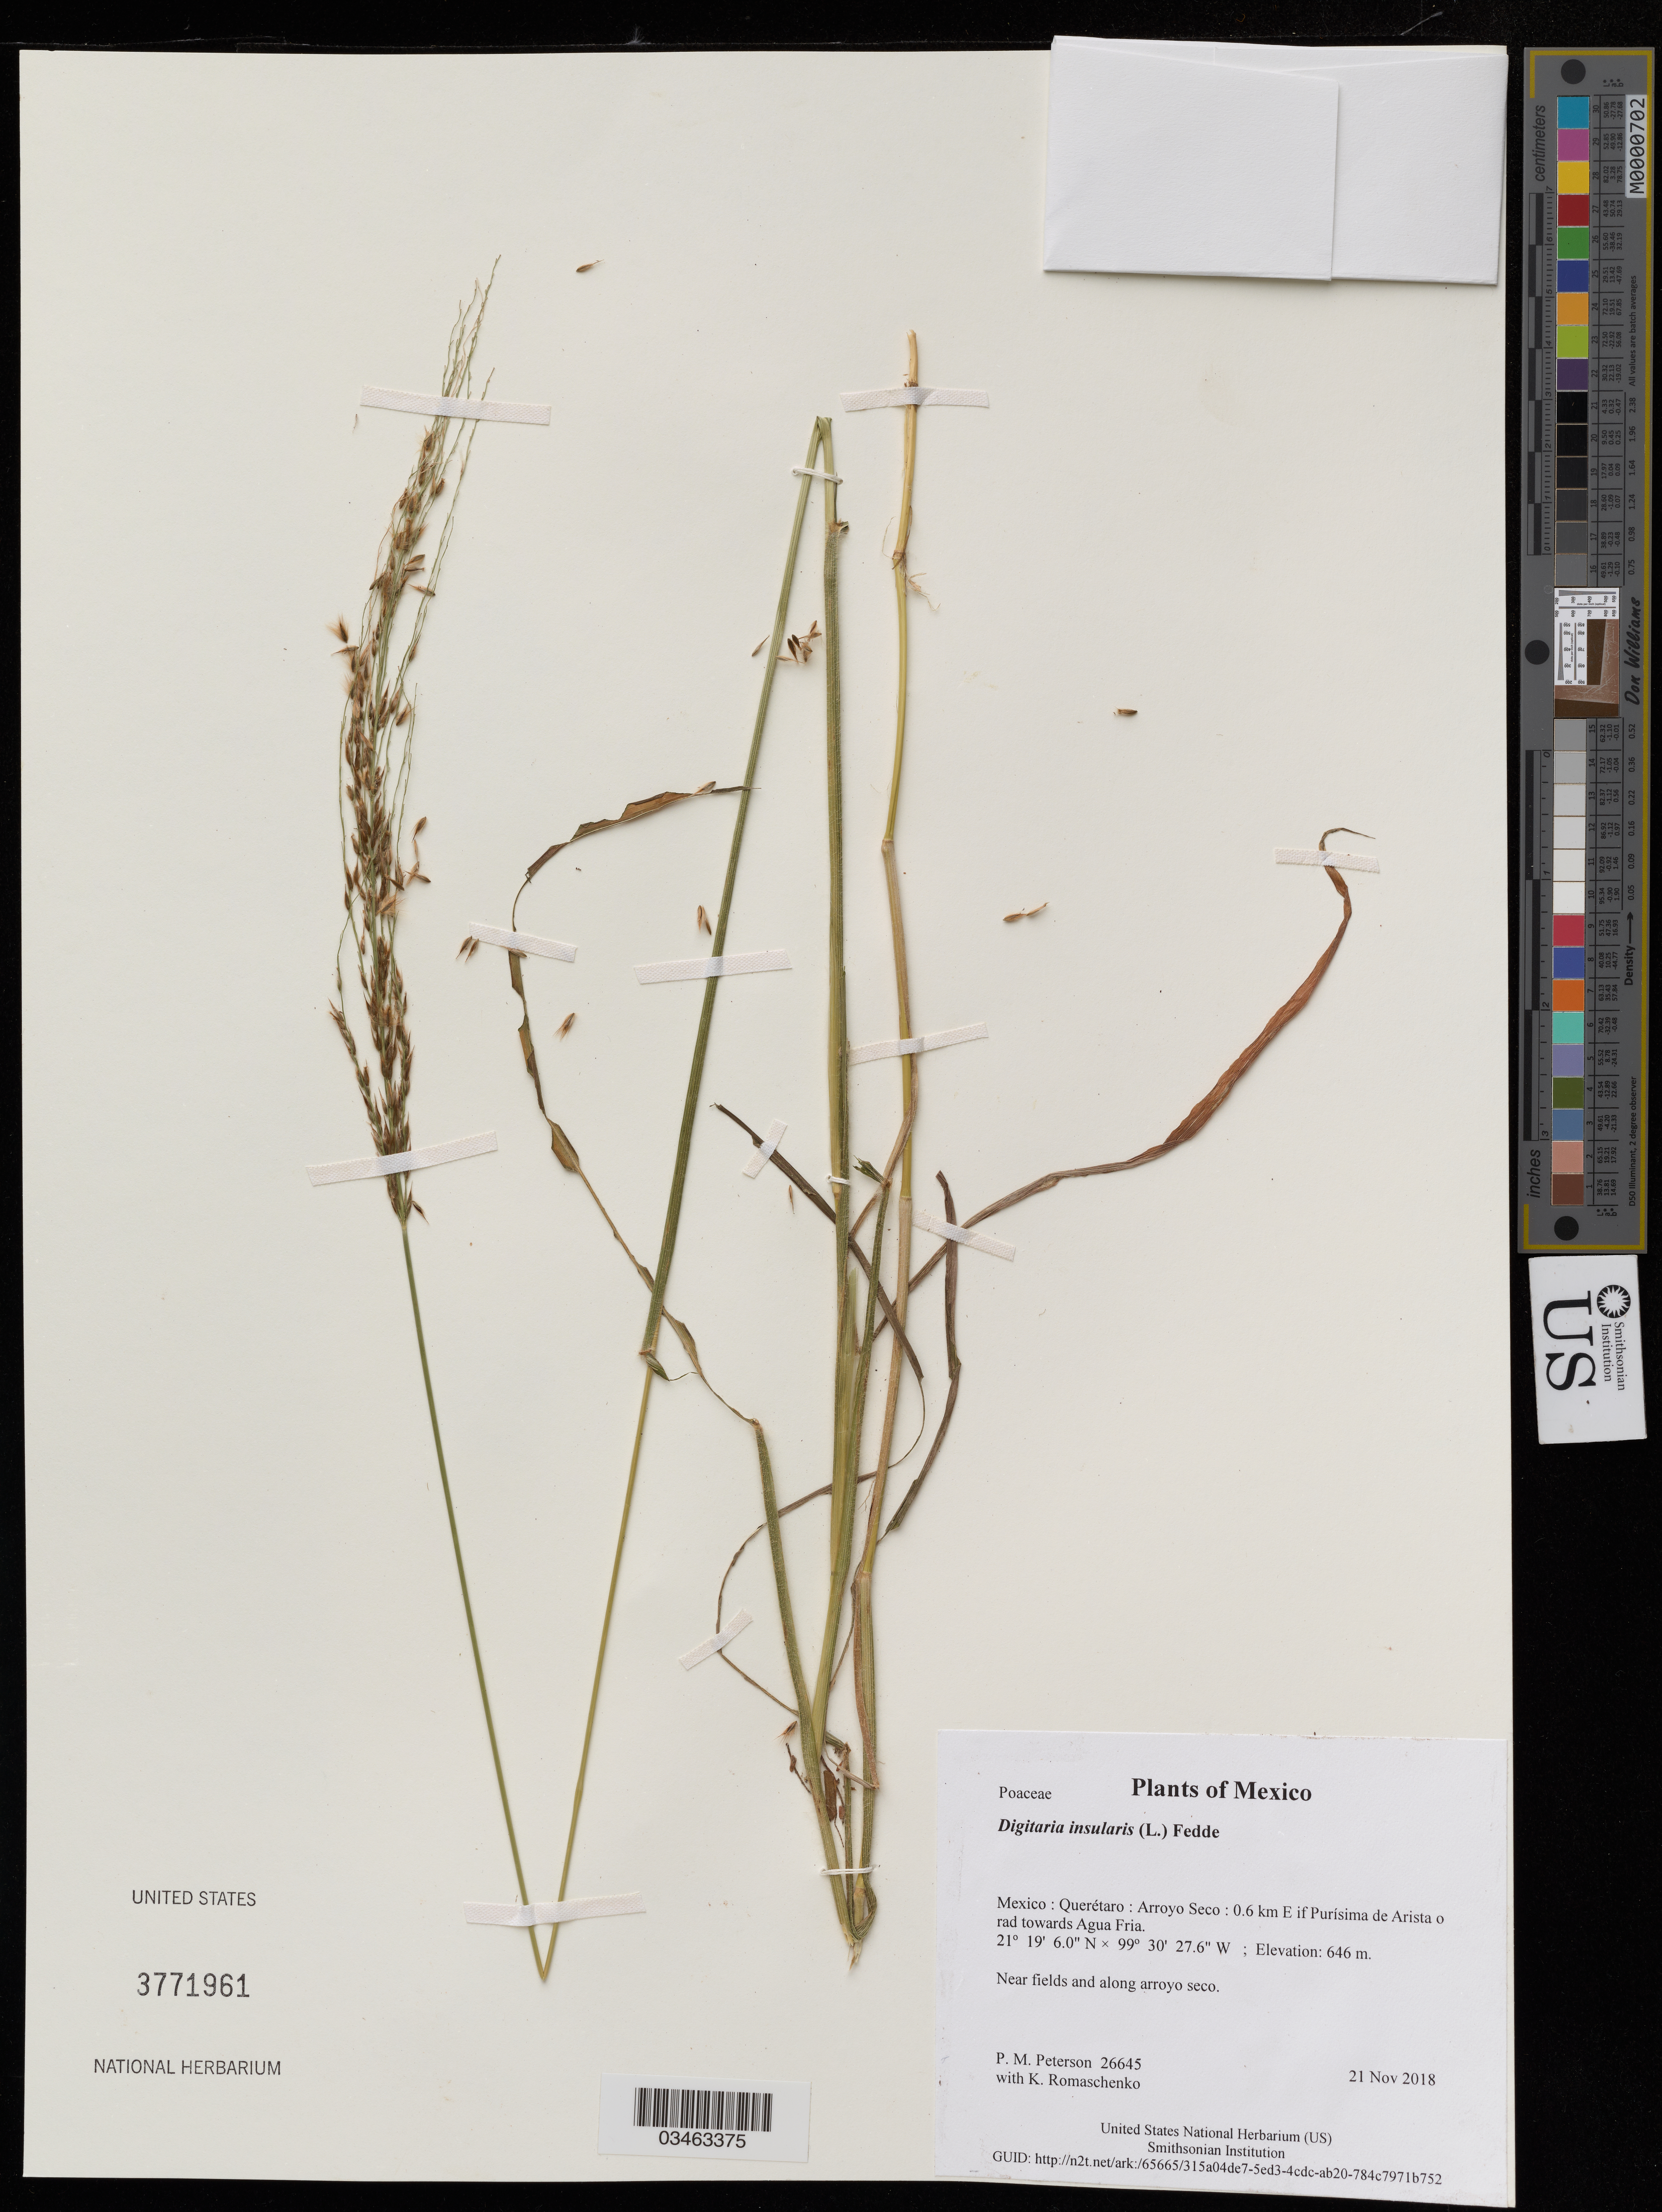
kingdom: Plantae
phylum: Tracheophyta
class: Liliopsida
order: Poales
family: Poaceae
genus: Digitaria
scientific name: Digitaria insularis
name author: (L.) Fedde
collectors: P. M. Peterson & K. Romaschenko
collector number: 26645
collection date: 2018-11-21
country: Mexico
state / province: Querétaro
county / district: Arroyo Seco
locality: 0.6 km E if Purísima de Arista o rad towards Agua Fria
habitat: Near fields and along arroyo seco.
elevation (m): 646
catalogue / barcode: US 3771961